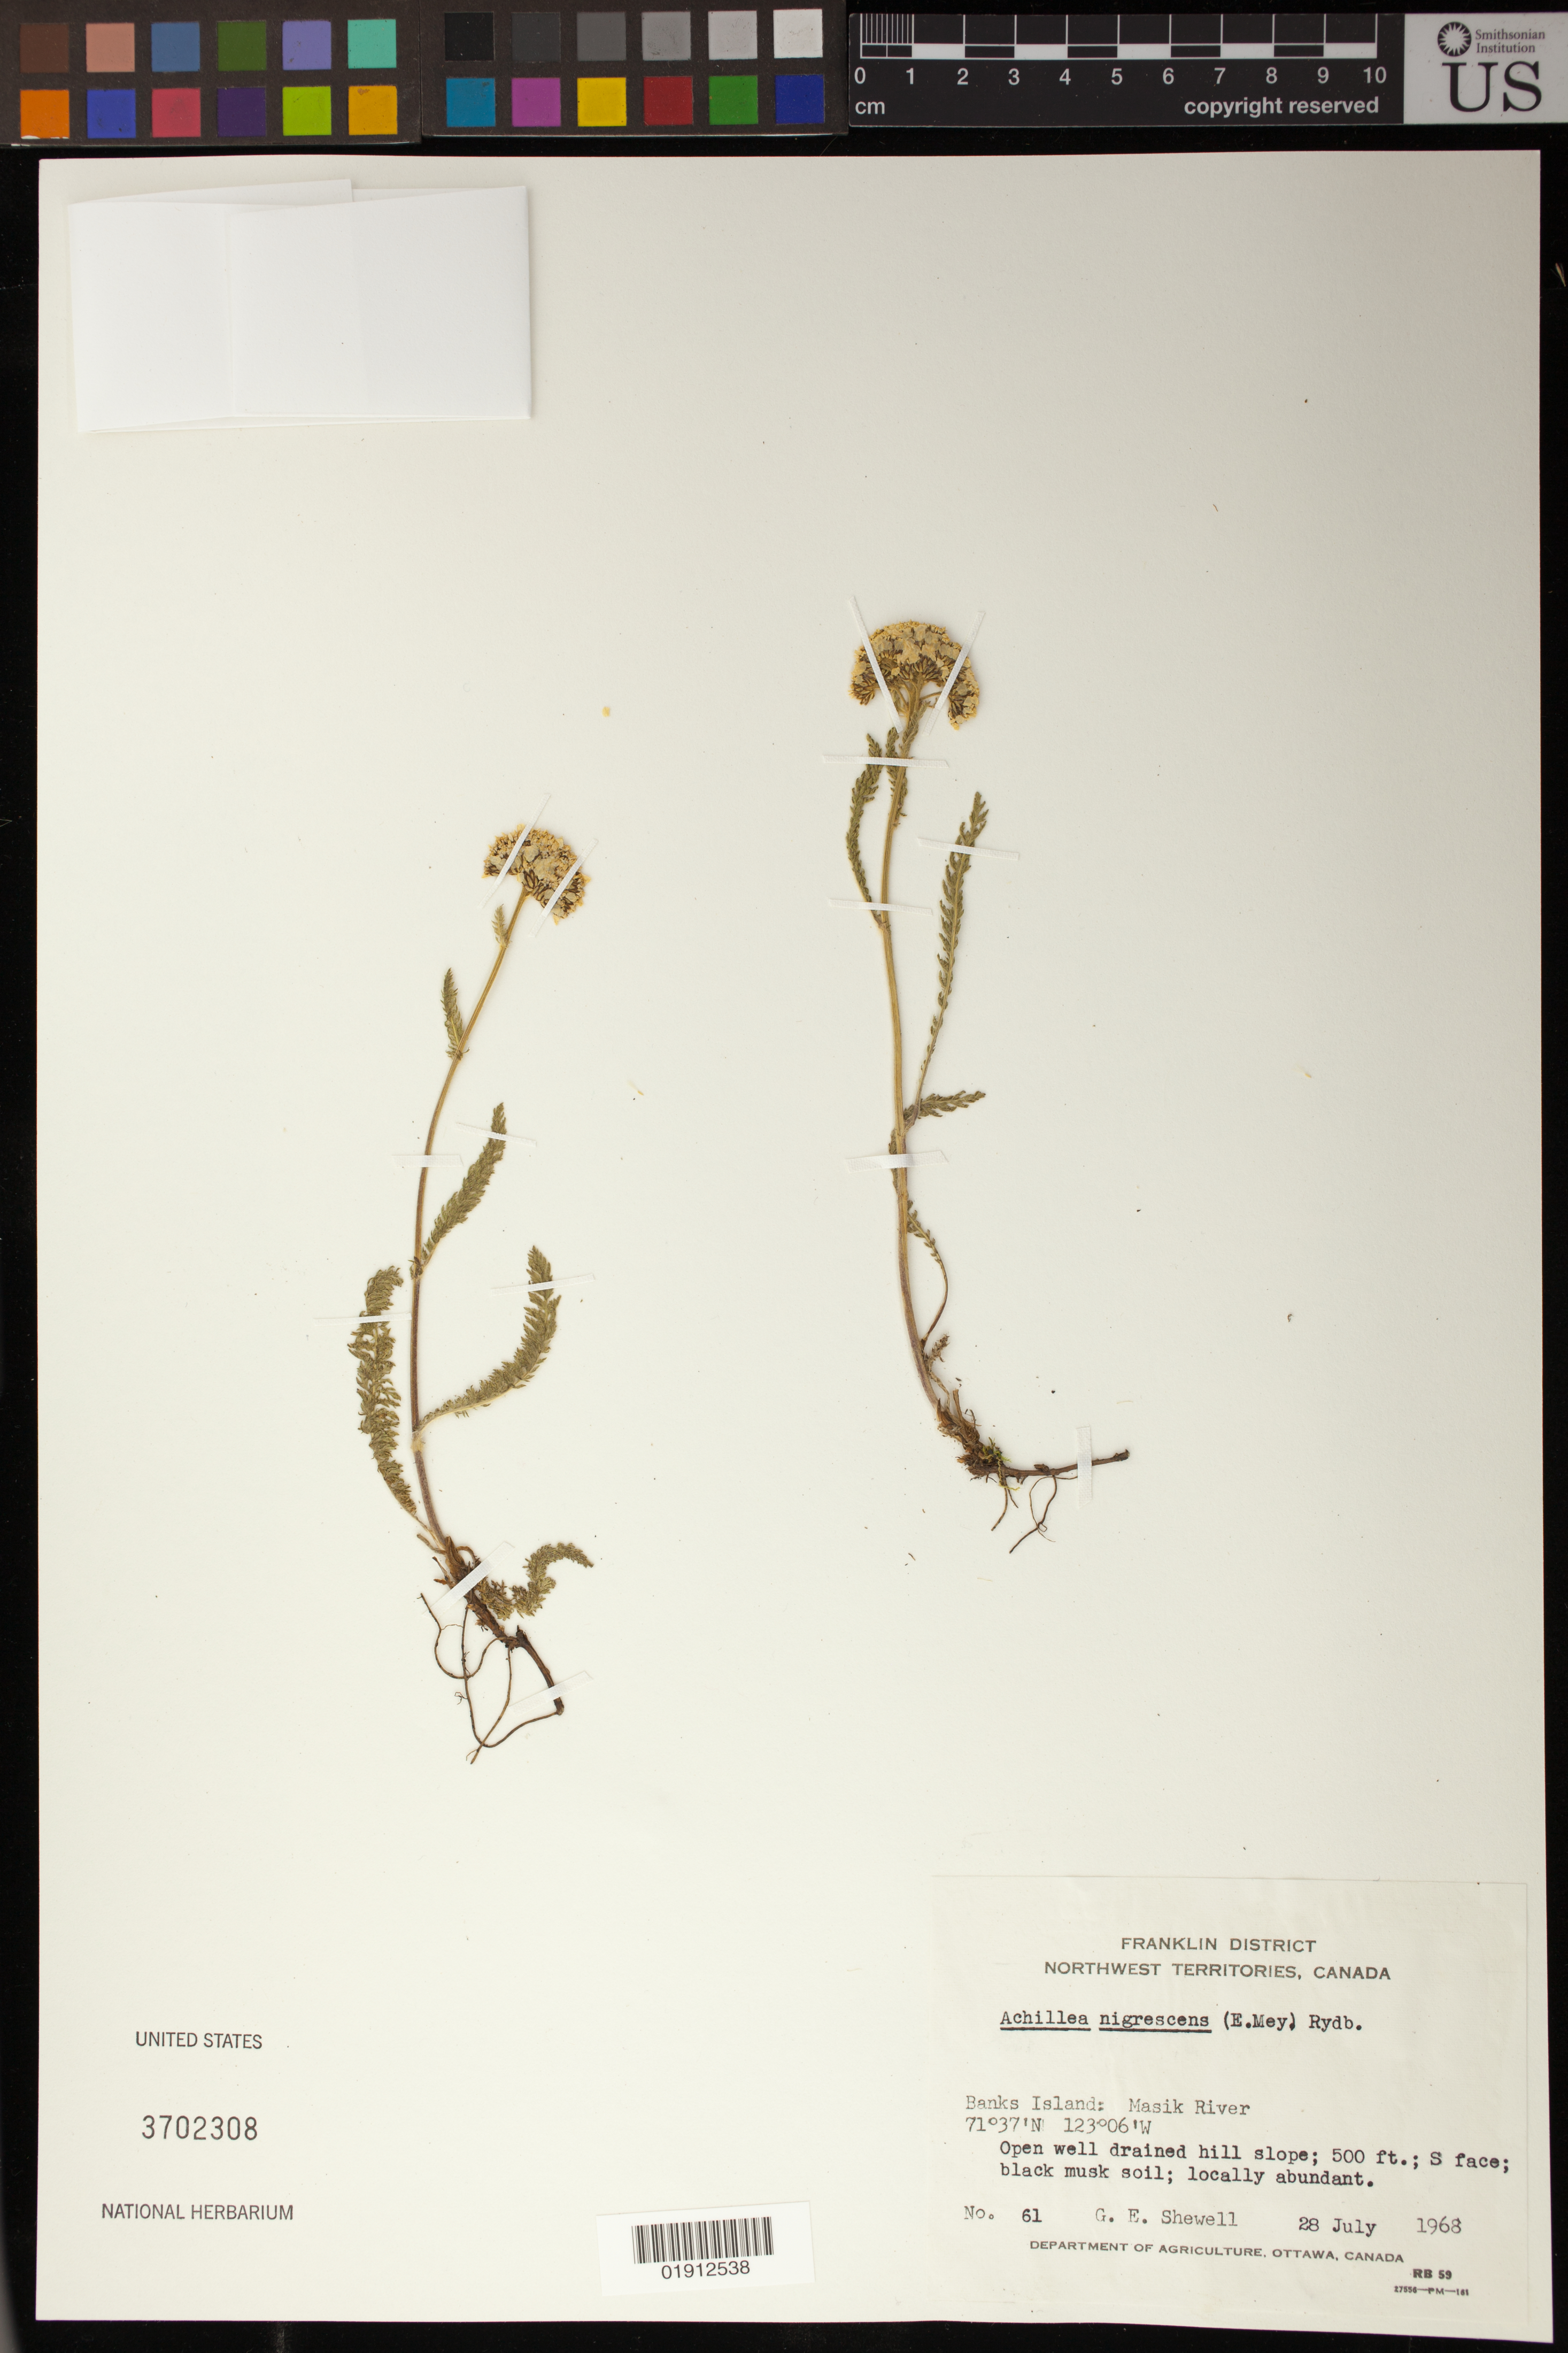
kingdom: Plantae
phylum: Tracheophyta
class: Magnoliopsida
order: Asterales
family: Asteraceae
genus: Achillea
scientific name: Achillea nigrescens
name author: (E. Mey.) Rydb.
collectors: G. Shewell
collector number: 61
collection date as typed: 28 July 1968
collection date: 1968-07-28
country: Canada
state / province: Northwest Territories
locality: Franklin District, Banks Island: Masik River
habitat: Open well drained hill slope; S face; black musk soil; locally abundant.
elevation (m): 152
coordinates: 71 37 N, 123 06 W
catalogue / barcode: US 3702308